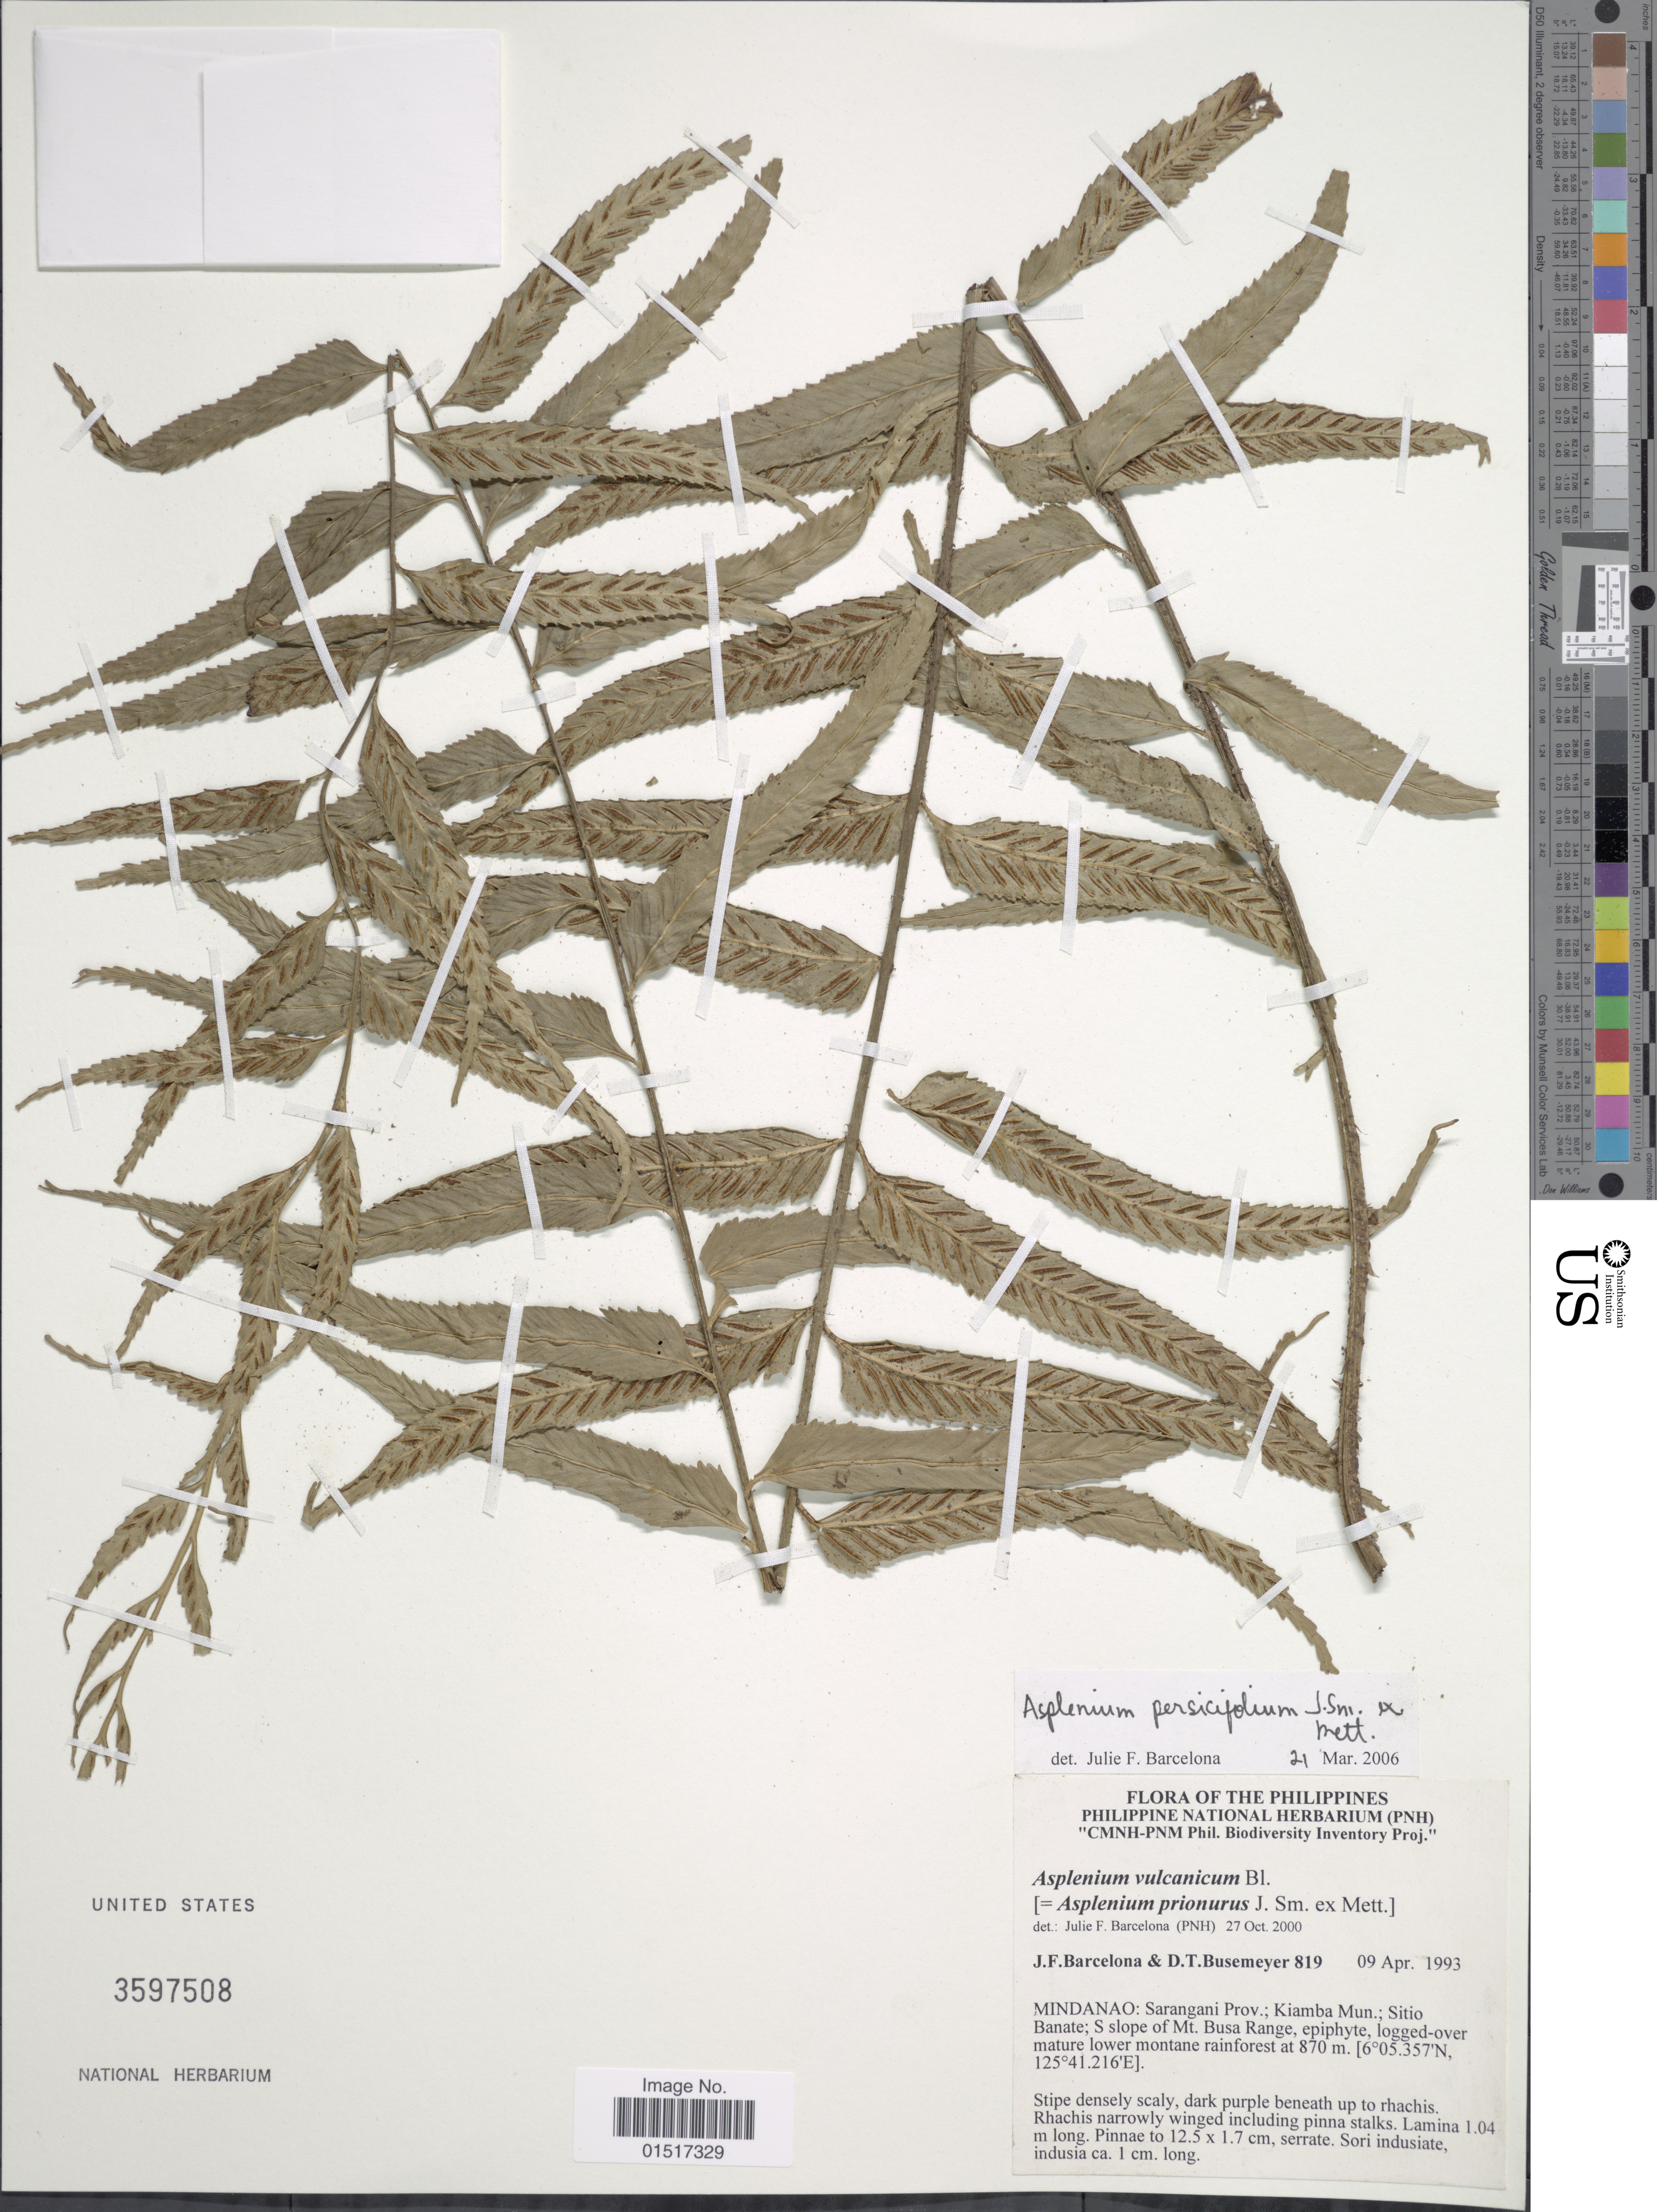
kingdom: Plantae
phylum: Tracheophyta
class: Polypodiopsida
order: Polypodiales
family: Aspleniaceae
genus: Asplenium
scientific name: Asplenium vulcanicum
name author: Blume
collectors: J. F. Barcelona & D. Busemeyer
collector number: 819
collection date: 1993-04-09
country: Philippines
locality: Mindanao: Sarangani Prov.; Kiamba Mun.; Sitio Banate; S slope of Mt. Busa Range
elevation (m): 870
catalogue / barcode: US 3597508